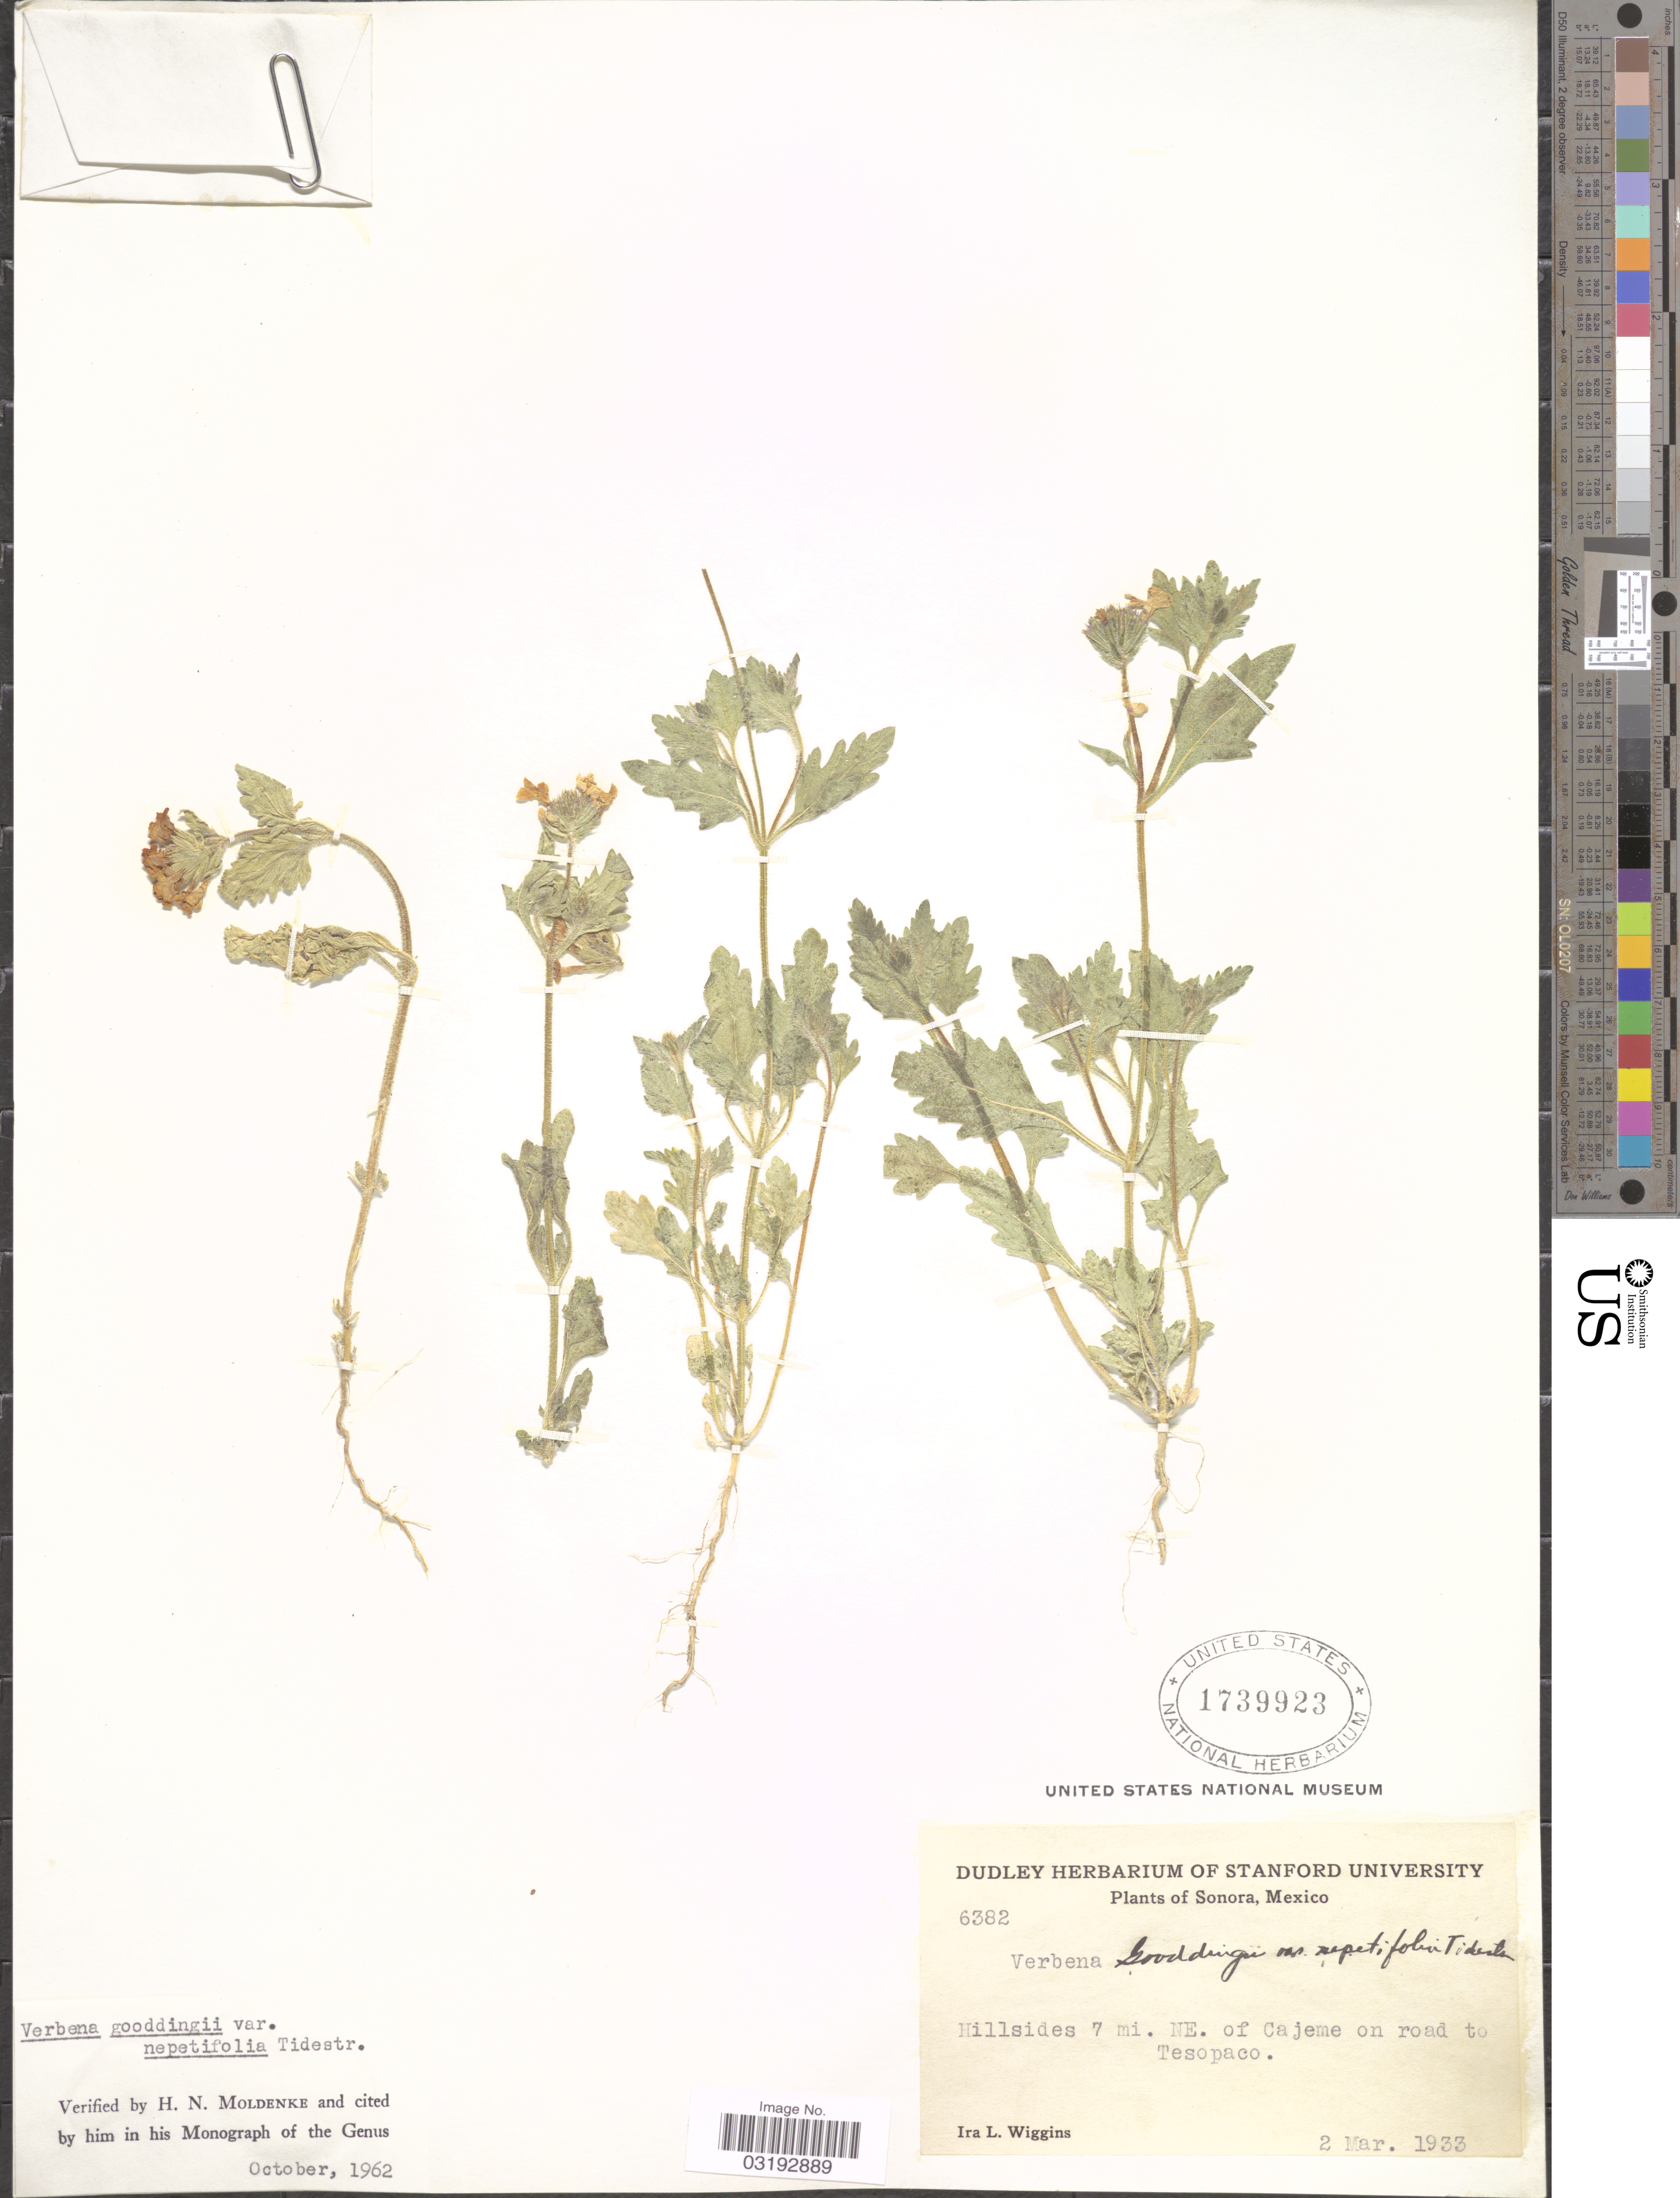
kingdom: Plantae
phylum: Tracheophyta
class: Magnoliopsida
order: Lamiales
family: Verbenaceae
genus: Verbena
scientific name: Verbena gooddingii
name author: Briq.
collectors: I. L. Wiggins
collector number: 6382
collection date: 1933-03-02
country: Mexico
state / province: Sonora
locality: Hillsides 7 mi. NE. of Cajeme on road to Tesopaco.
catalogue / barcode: US 1739923